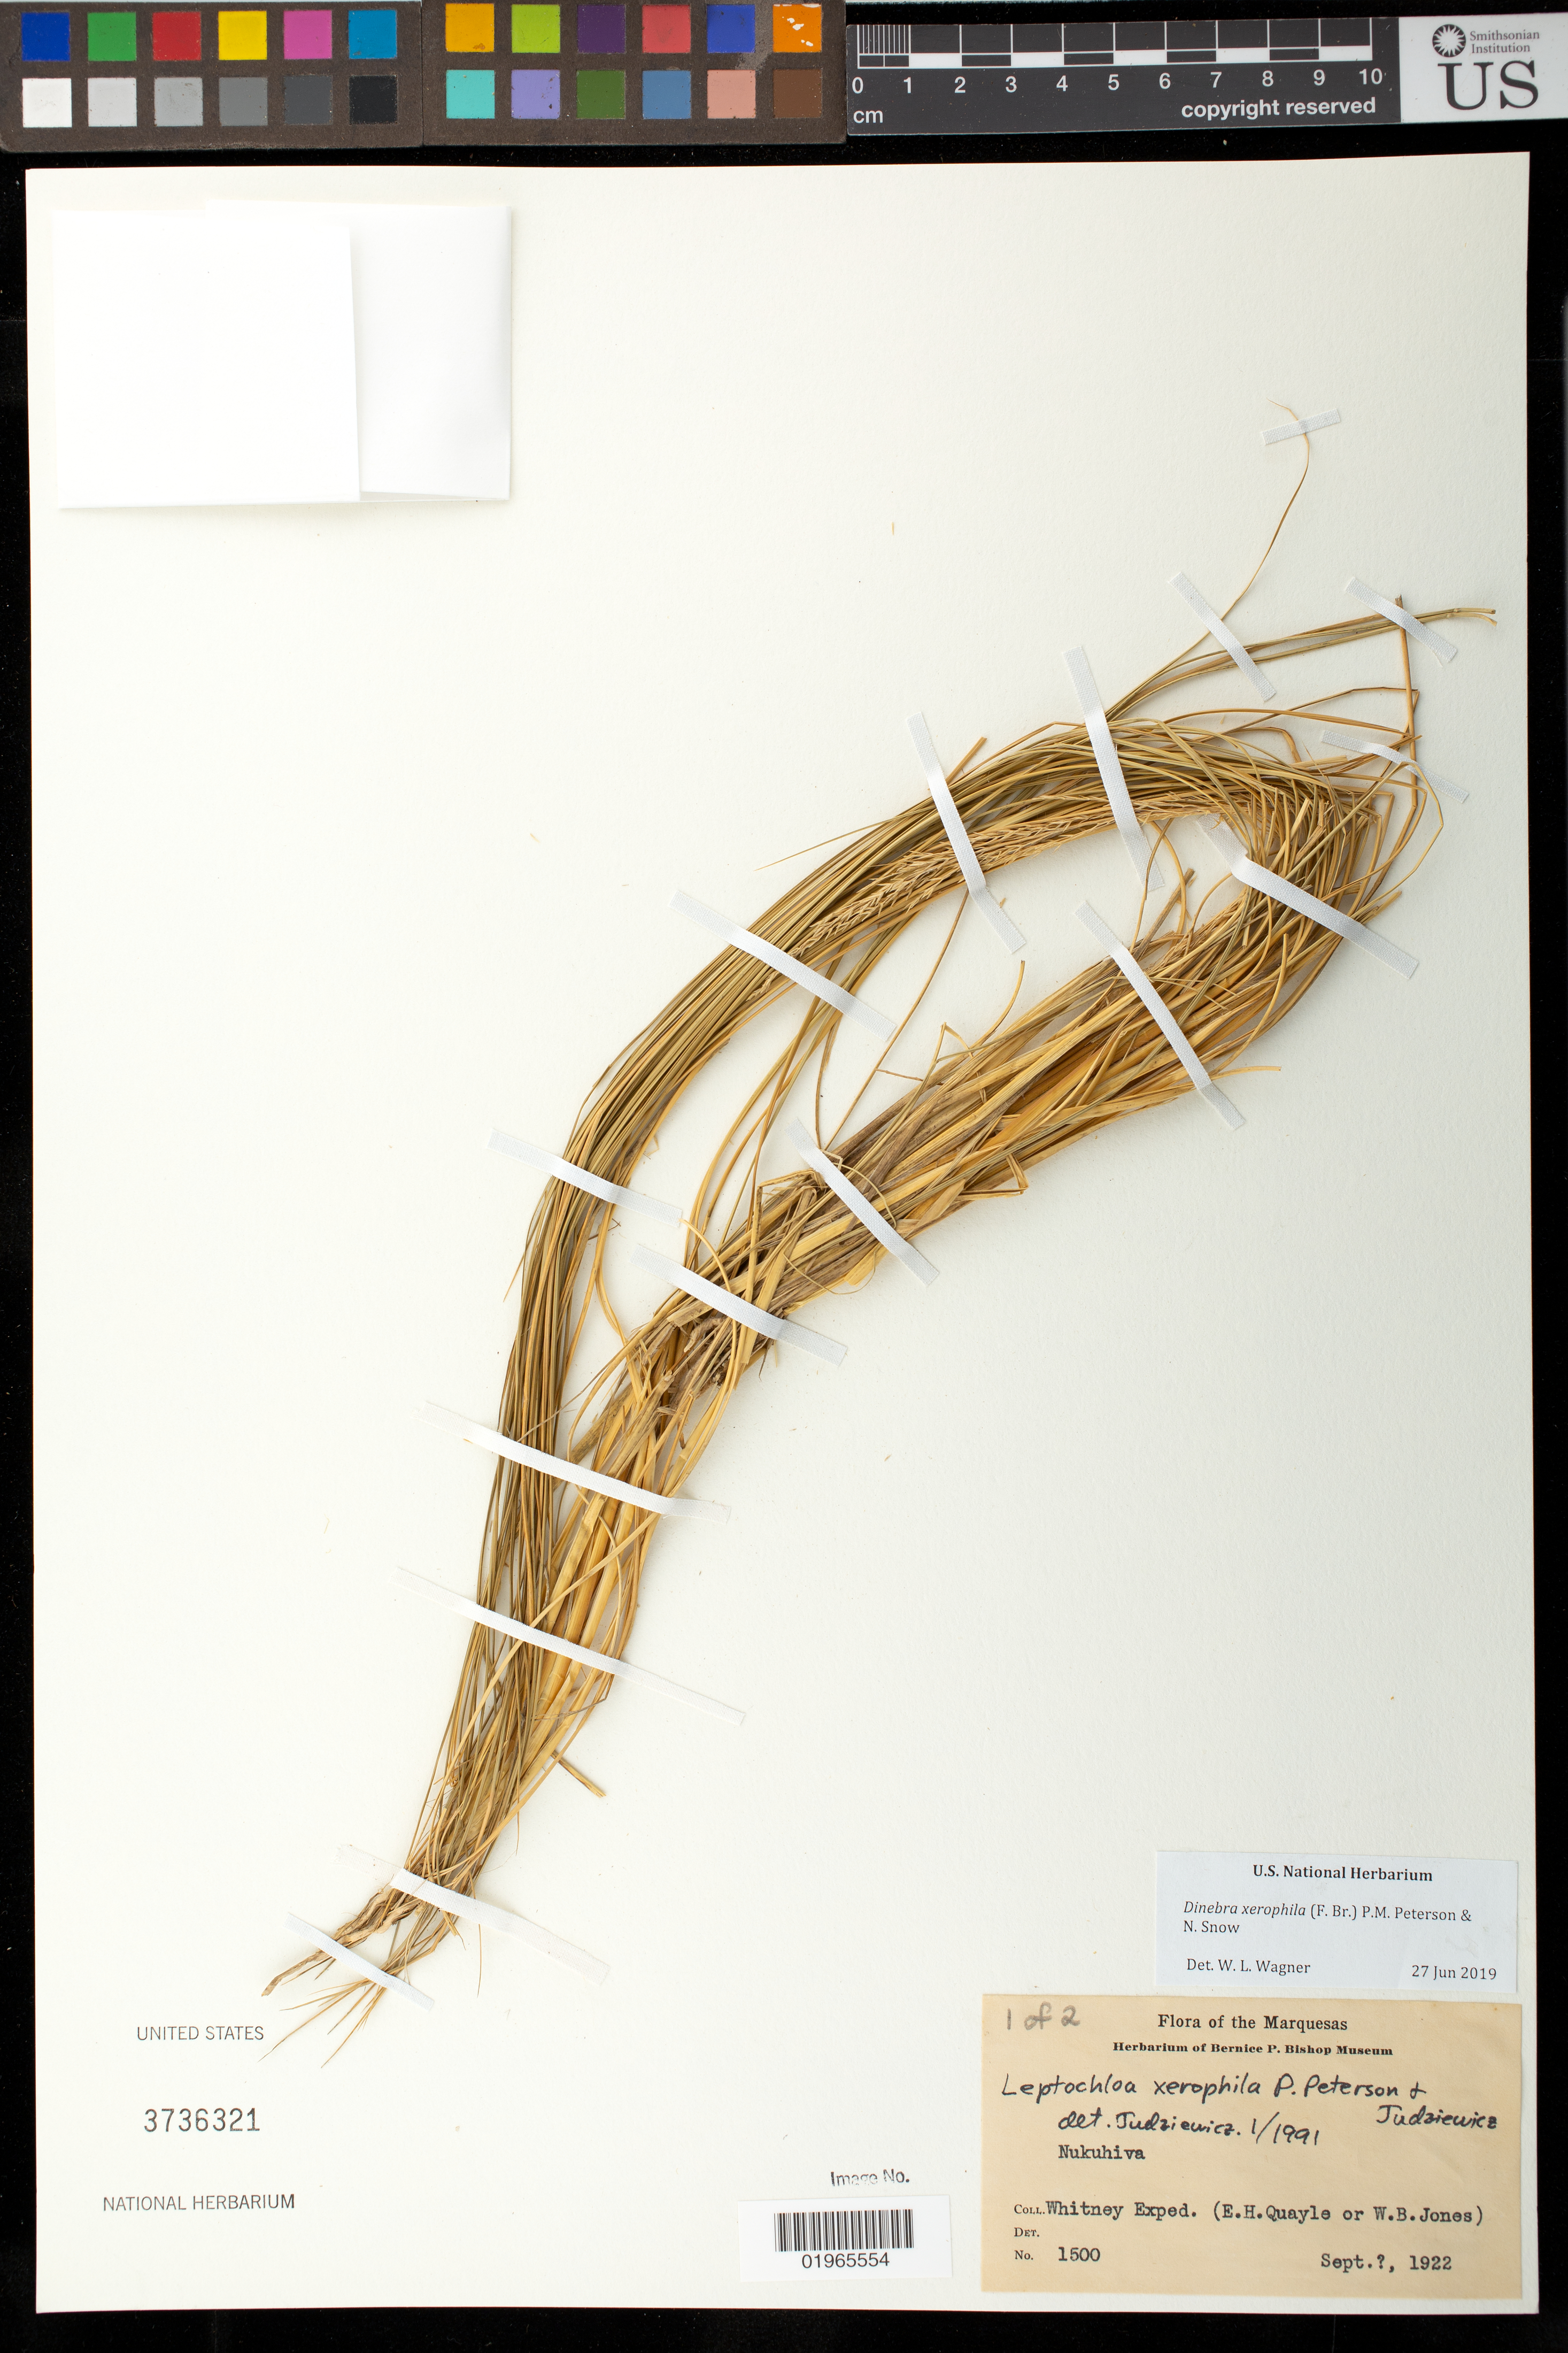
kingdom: Plantae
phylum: Tracheophyta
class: Liliopsida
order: Poales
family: Poaceae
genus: Dinebra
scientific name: Dinebra xerophila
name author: (P.M. Peterson & Judz.) P.M. Peterson & N. Snow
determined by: Wagner, W. L., (BOT), Smithsonian Institution - National Museum of Natural History (UNITED STATES)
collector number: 1500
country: French Polynesia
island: Nuku Hiva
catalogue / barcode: US 3736321